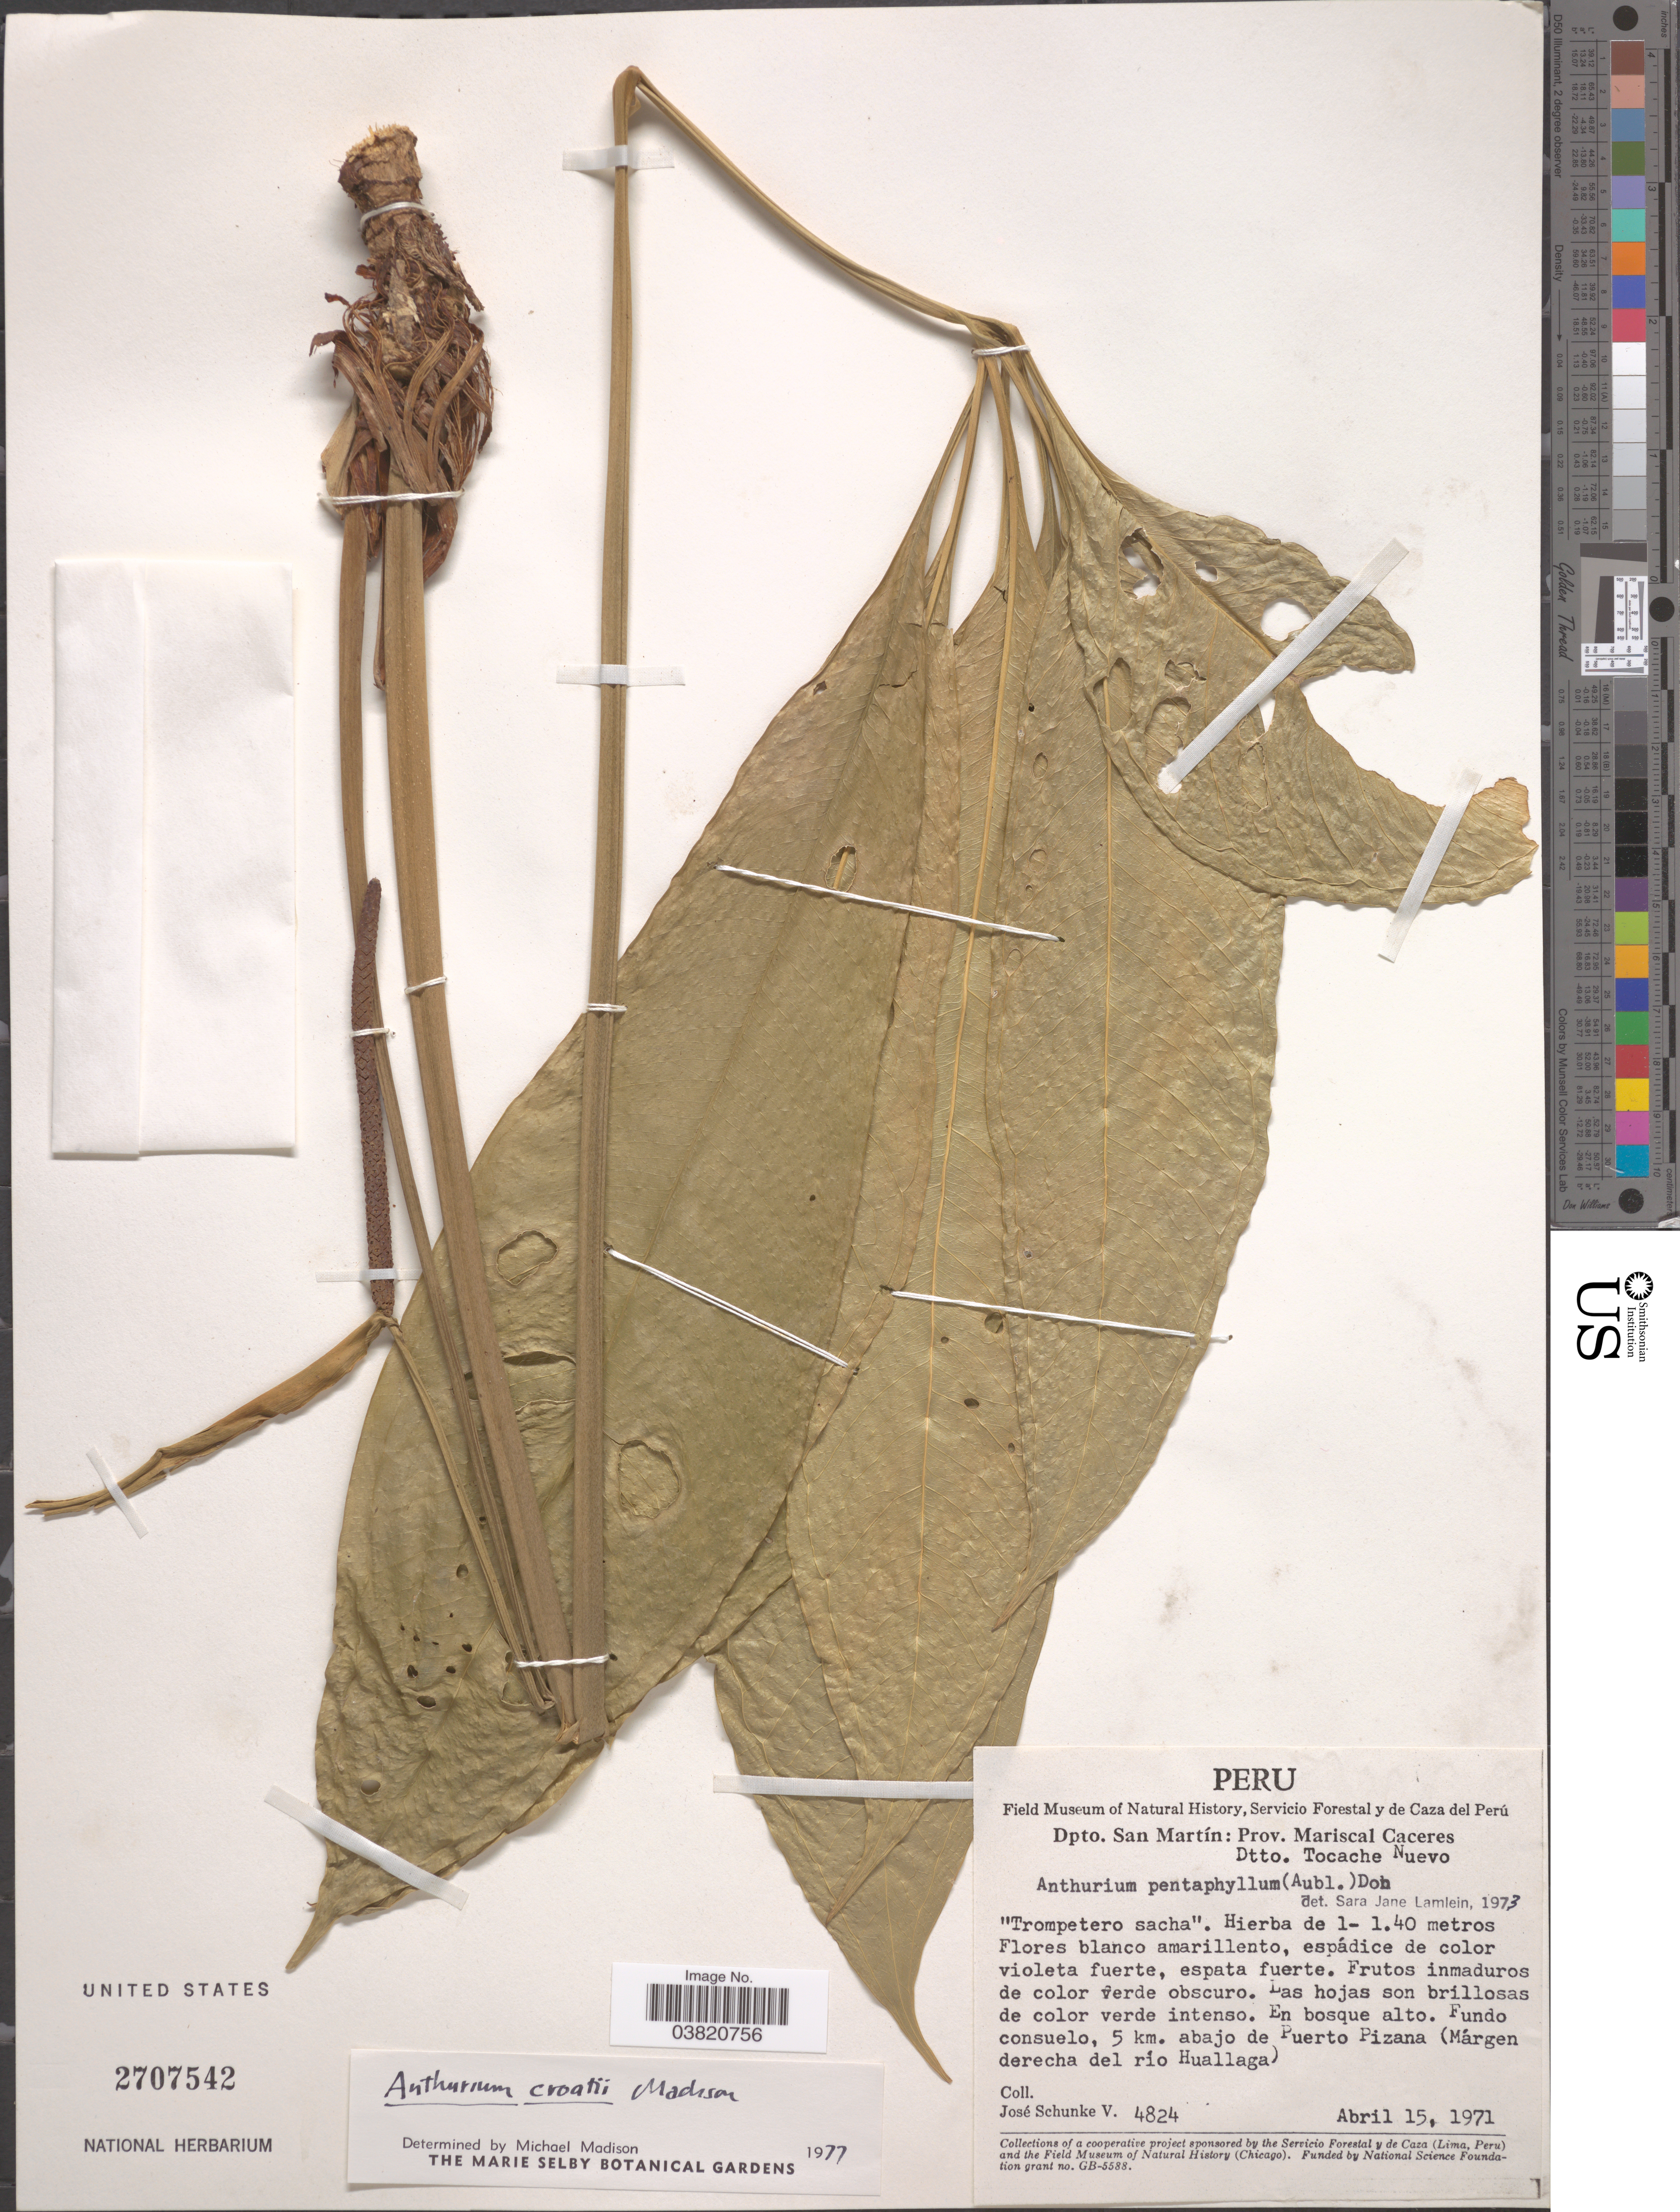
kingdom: Plantae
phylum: Tracheophyta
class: Liliopsida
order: Alismatales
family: Araceae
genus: Anthurium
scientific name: Anthurium croatii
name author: Madison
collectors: J. Schunke Vigo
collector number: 4824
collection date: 1971-04-15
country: Peru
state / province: San Martín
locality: Dpto. San Martín: Prov. Mariscal Caceres. Dtto. Tocache Nuevo. Fundo consuelo, 5 km. abajo de Puerto Pizana (Márgen derecha del río Huallaga).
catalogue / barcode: US 2707542